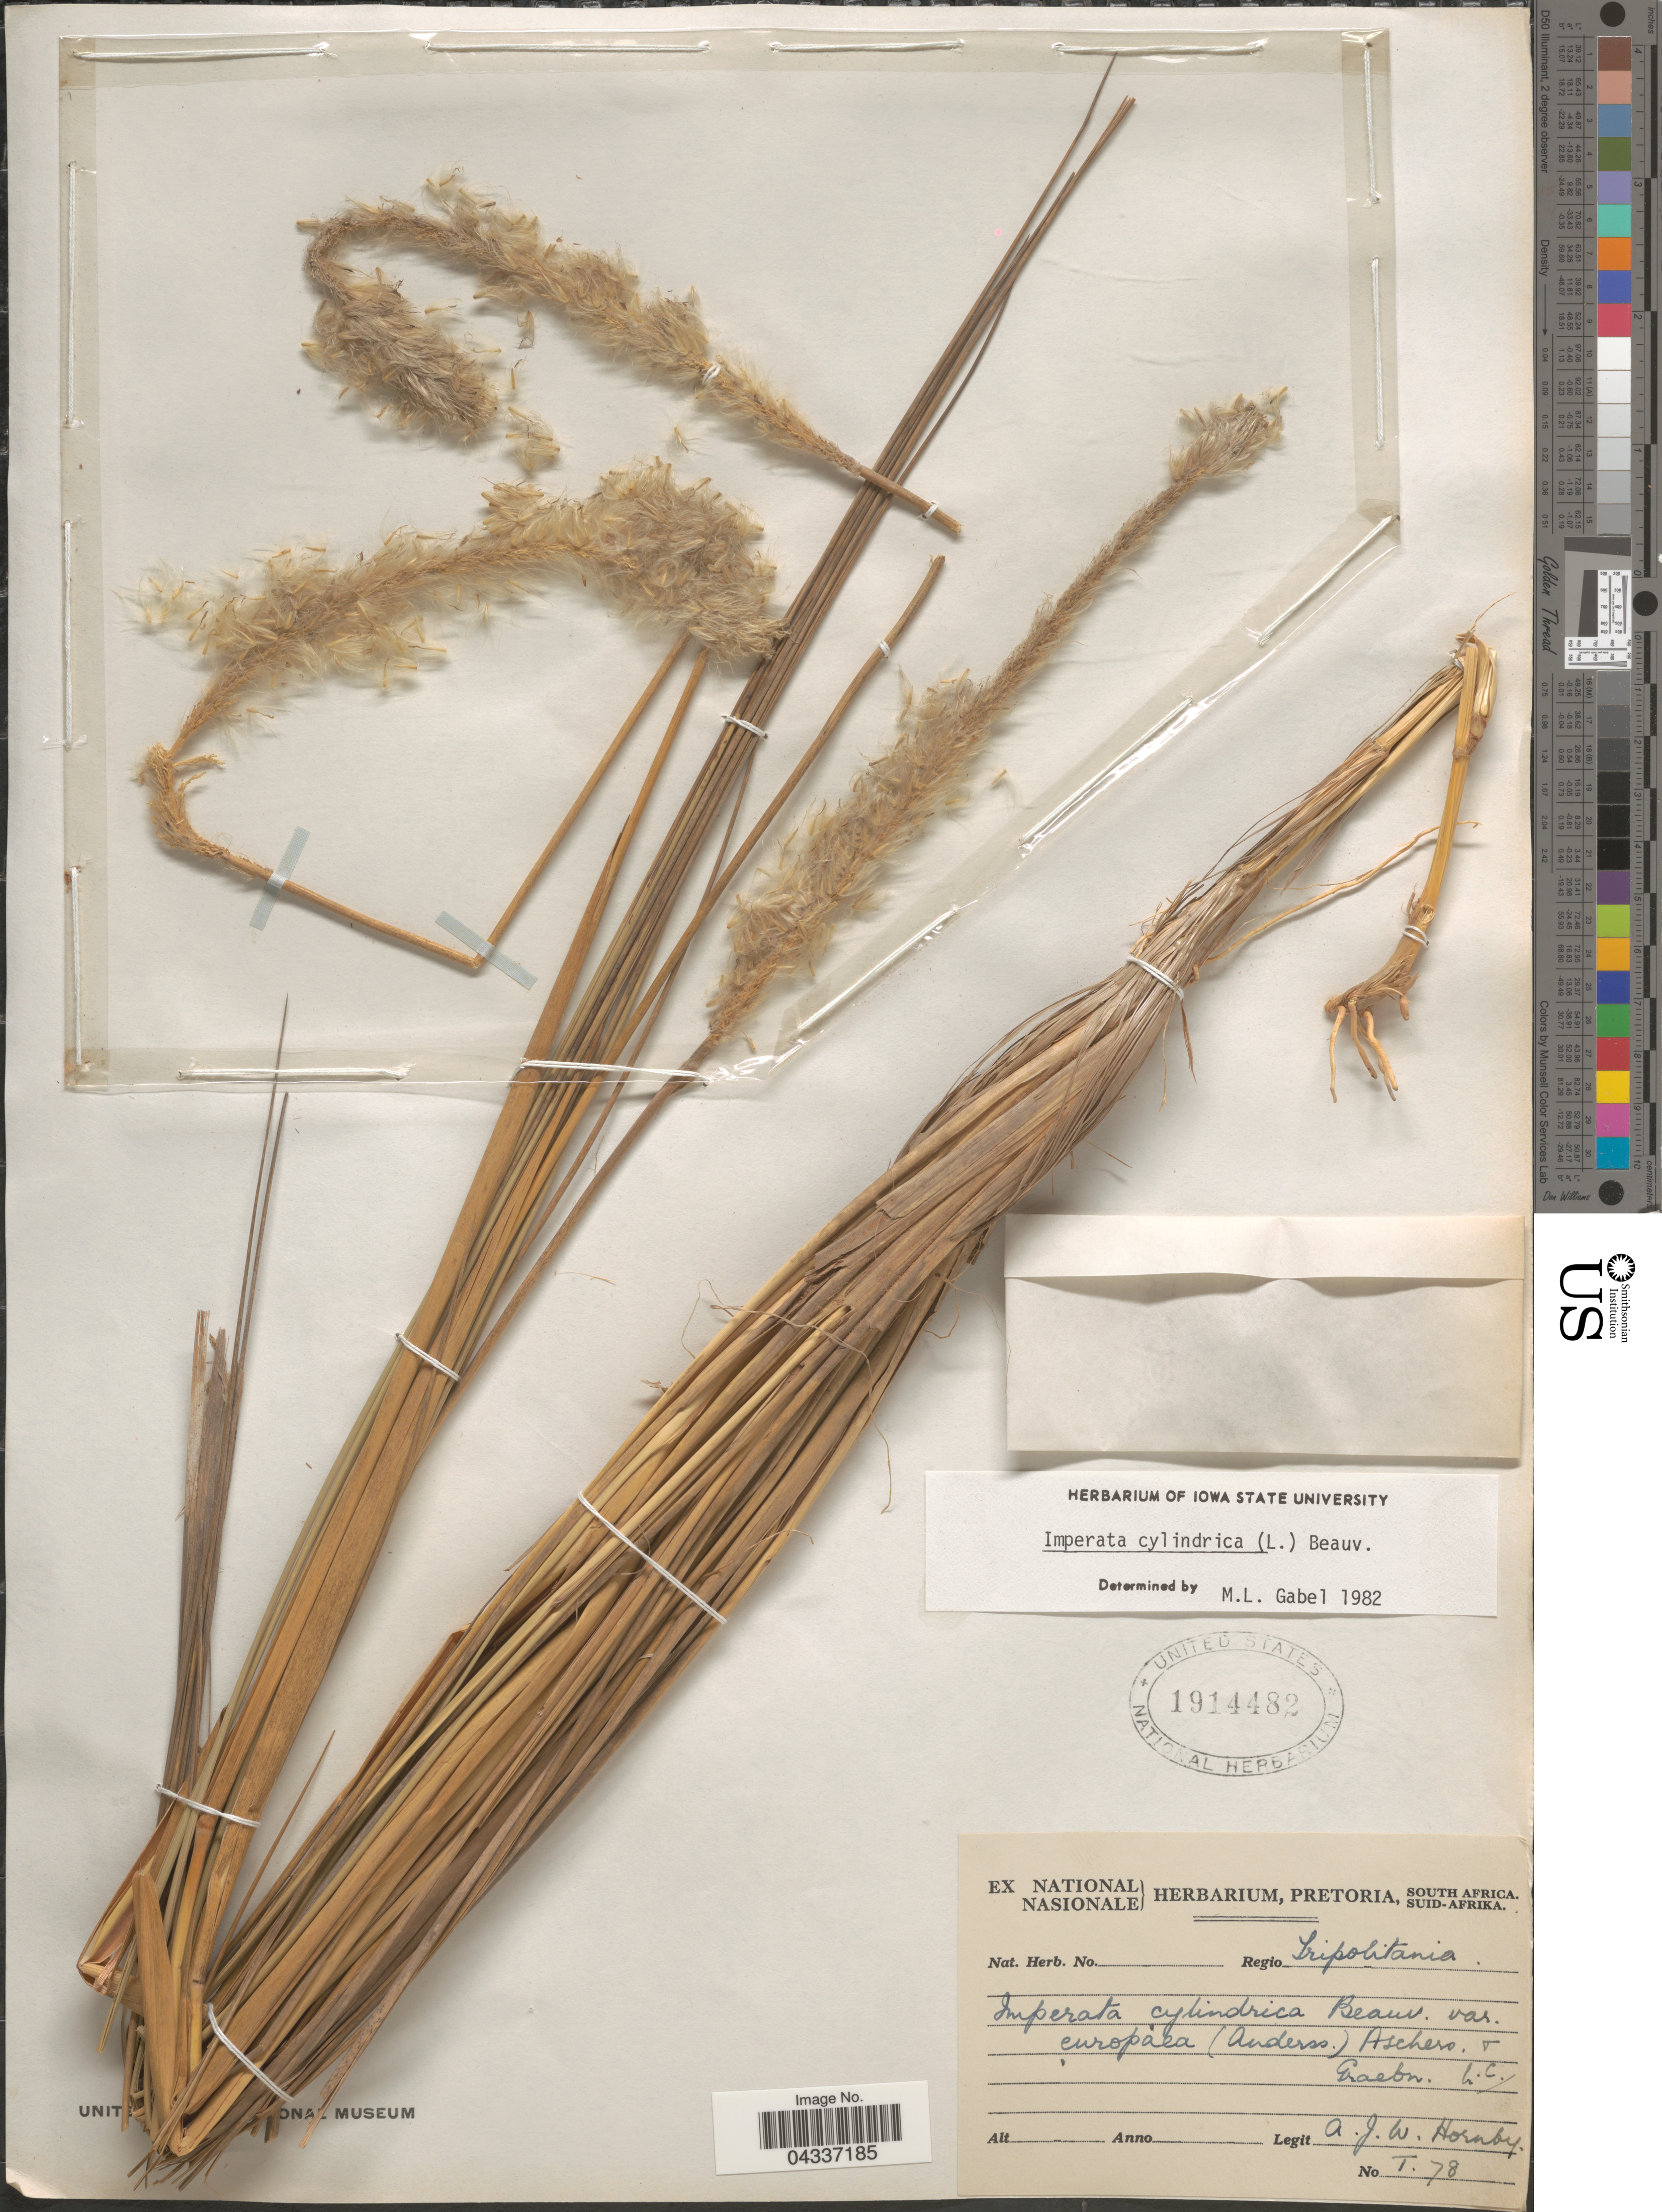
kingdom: Plantae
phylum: Tracheophyta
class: Liliopsida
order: Poales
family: Poaceae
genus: Imperata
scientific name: Imperata cylindrica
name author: (L.) P. Beauv.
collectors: A. Hornby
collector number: T78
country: South Africa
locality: Regio Tripolitania.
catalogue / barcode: US 1914482